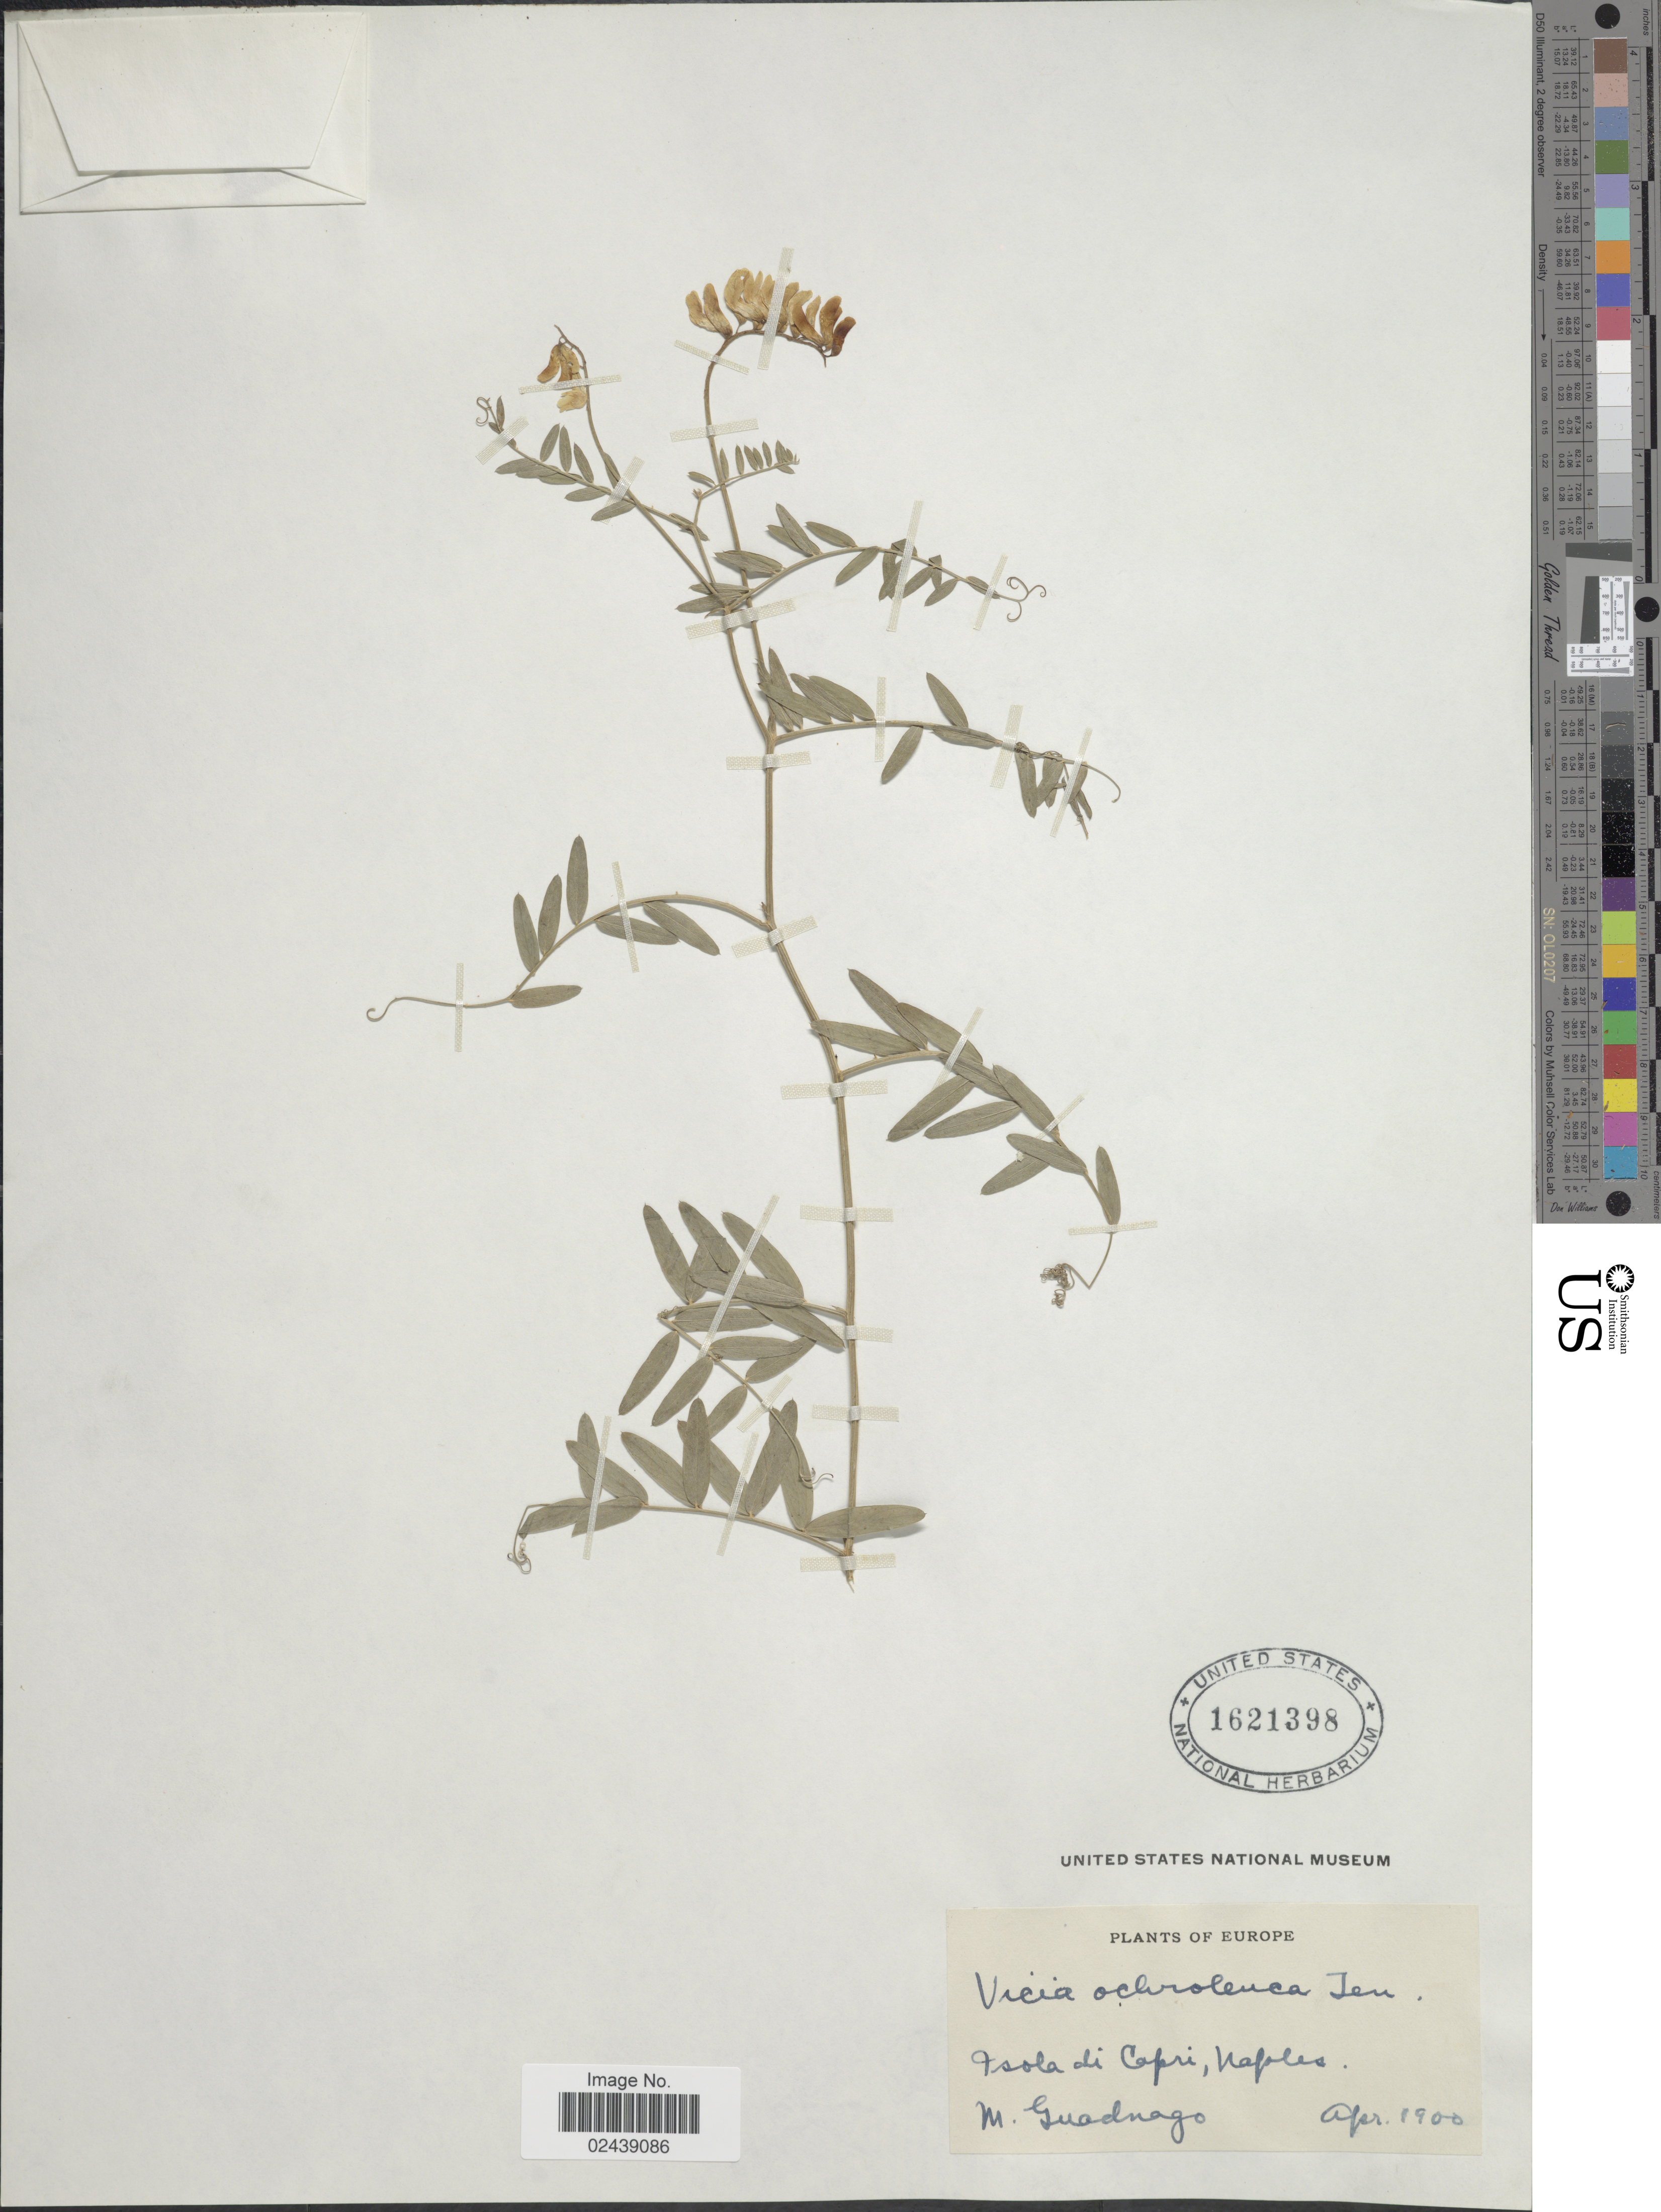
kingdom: Plantae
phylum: Tracheophyta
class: Magnoliopsida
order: Fabales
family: Fabaceae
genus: Vicia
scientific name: Vicia ochroleuca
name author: Ten.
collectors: M. Guadagno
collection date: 1900-04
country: Italy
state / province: Campania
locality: Isola di Capri, Naples. Europe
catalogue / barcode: US 1621398